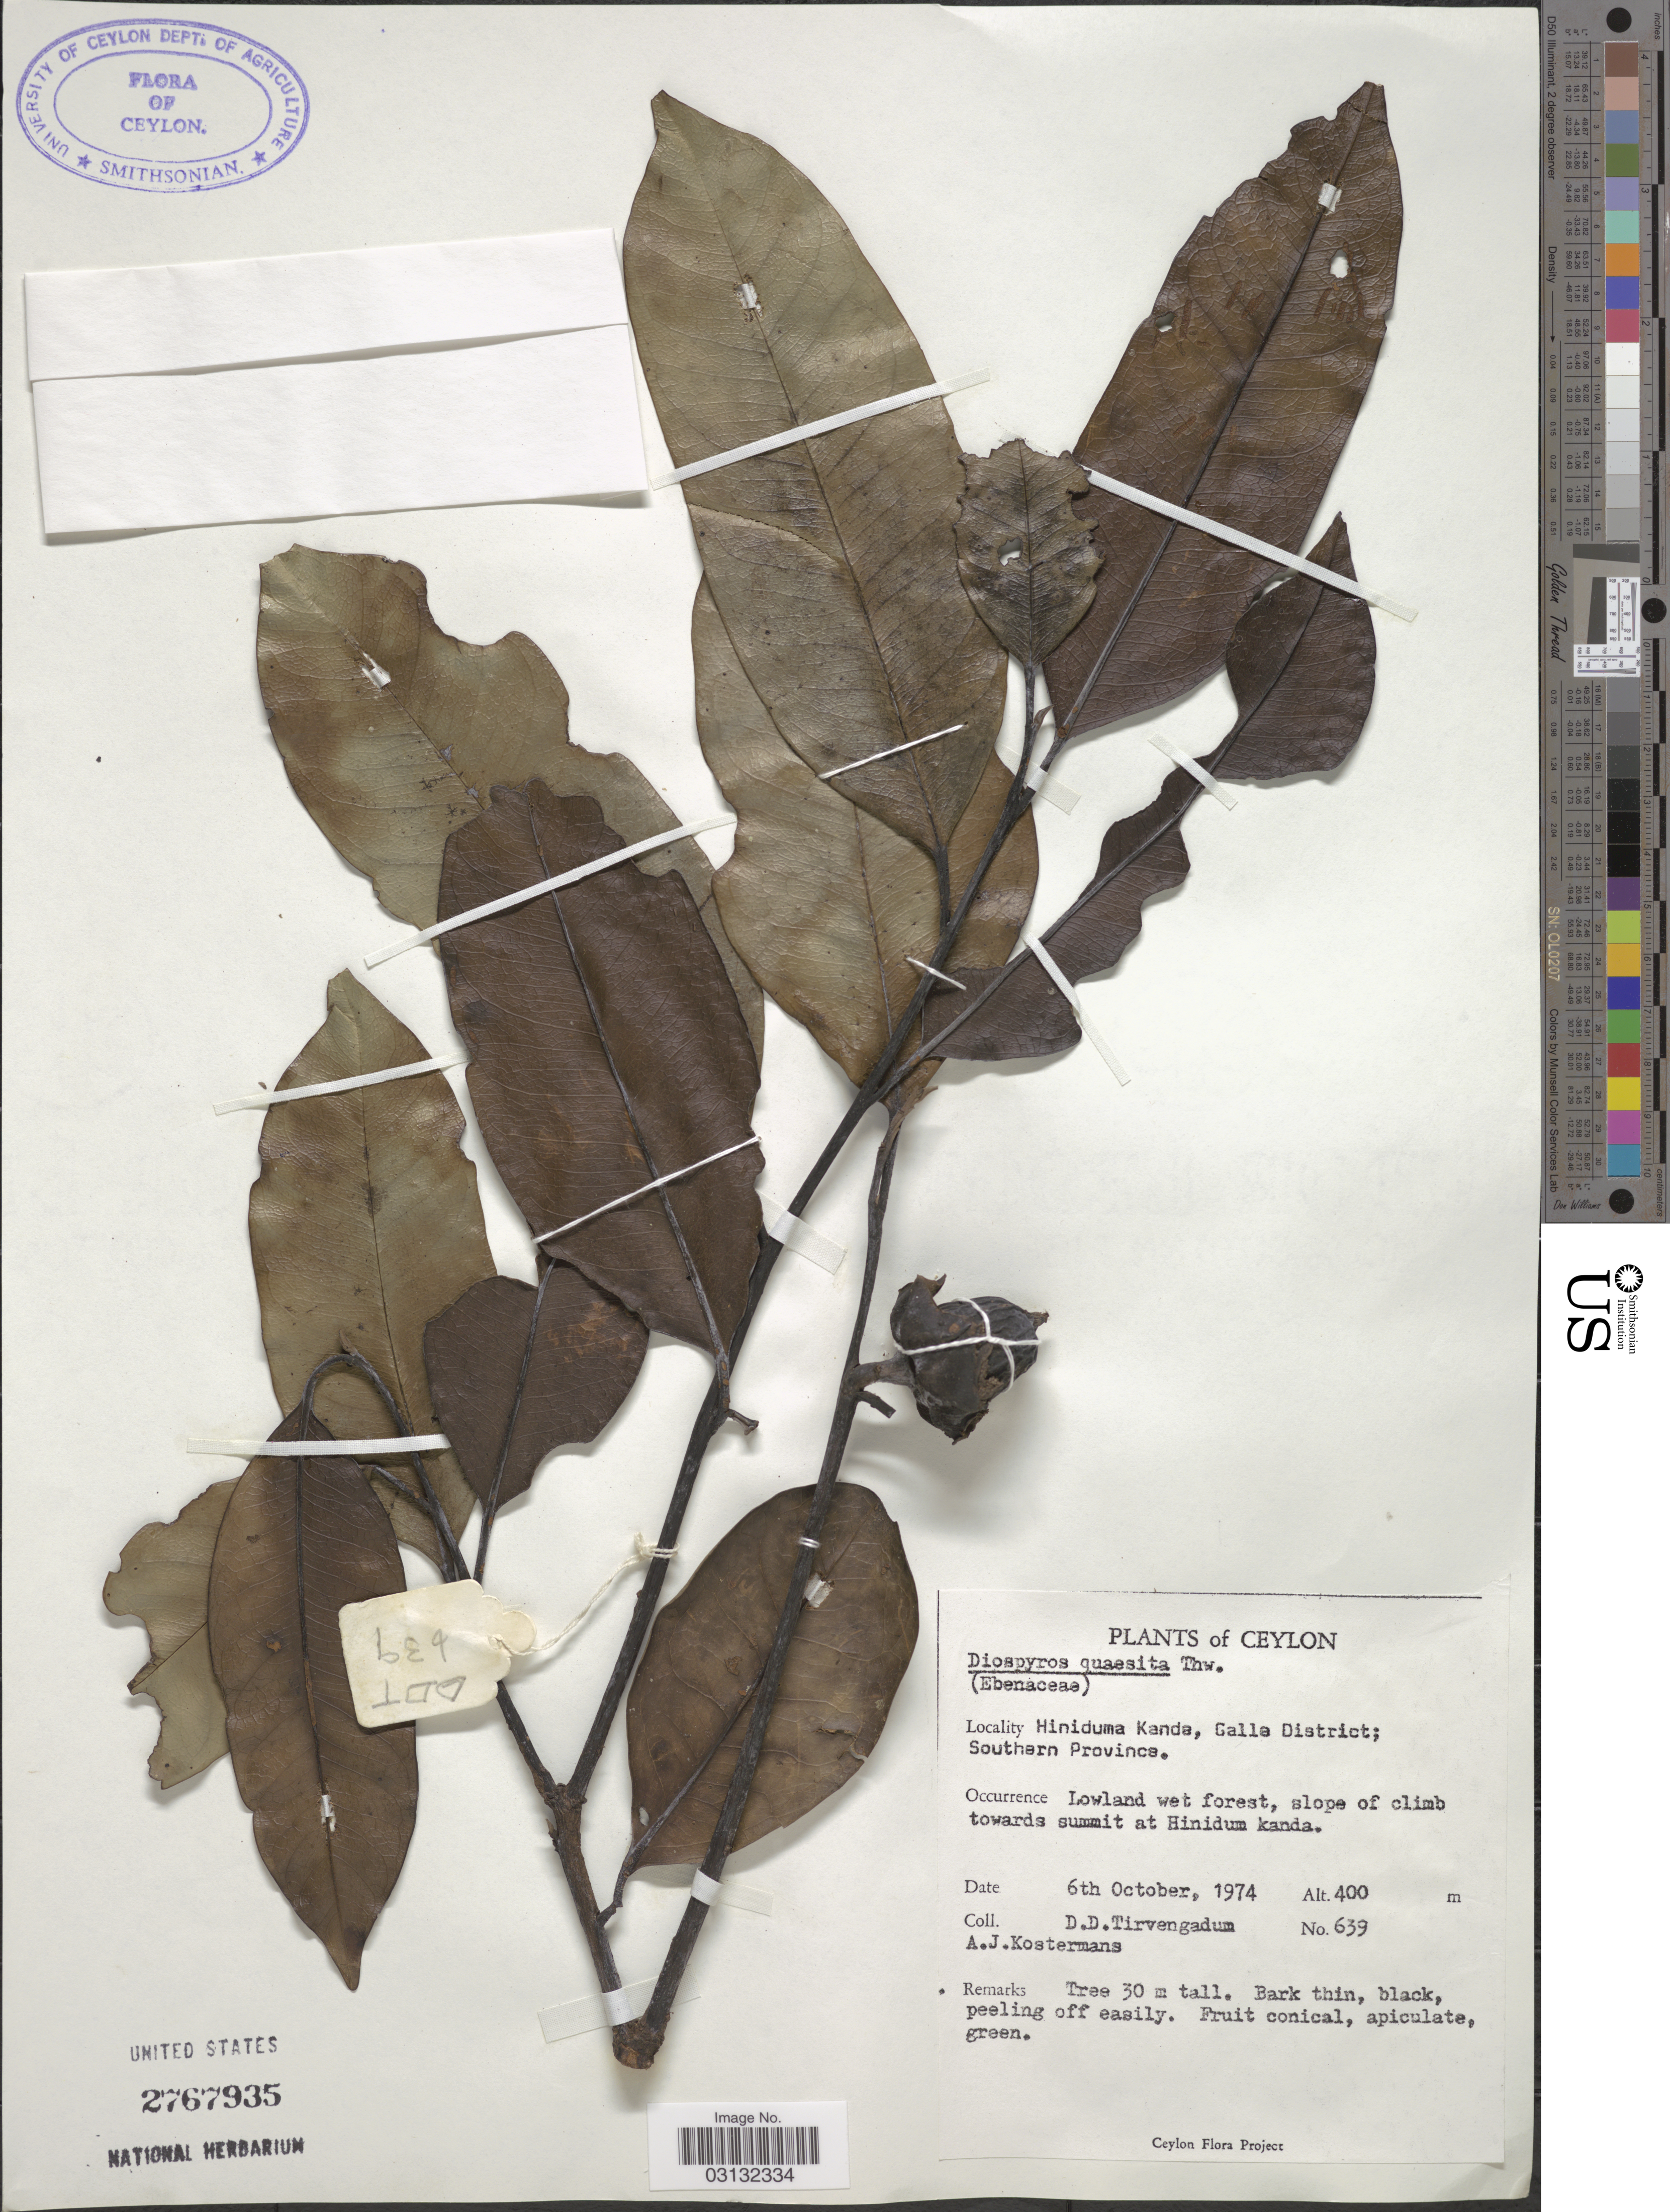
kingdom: Plantae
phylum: Tracheophyta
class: Magnoliopsida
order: Ericales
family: Ebenaceae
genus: Diospyros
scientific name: Diospyros quaesita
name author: Thwaites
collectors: D. Tirvengadum & A. J. G. Kostermans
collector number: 639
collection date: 1974-10-06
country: Sri Lanka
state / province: Southern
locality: Ceylon. Hiniduma Kande, Galle District. Towards summit at Hinidum kanda.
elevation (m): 400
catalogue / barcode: US 2767935